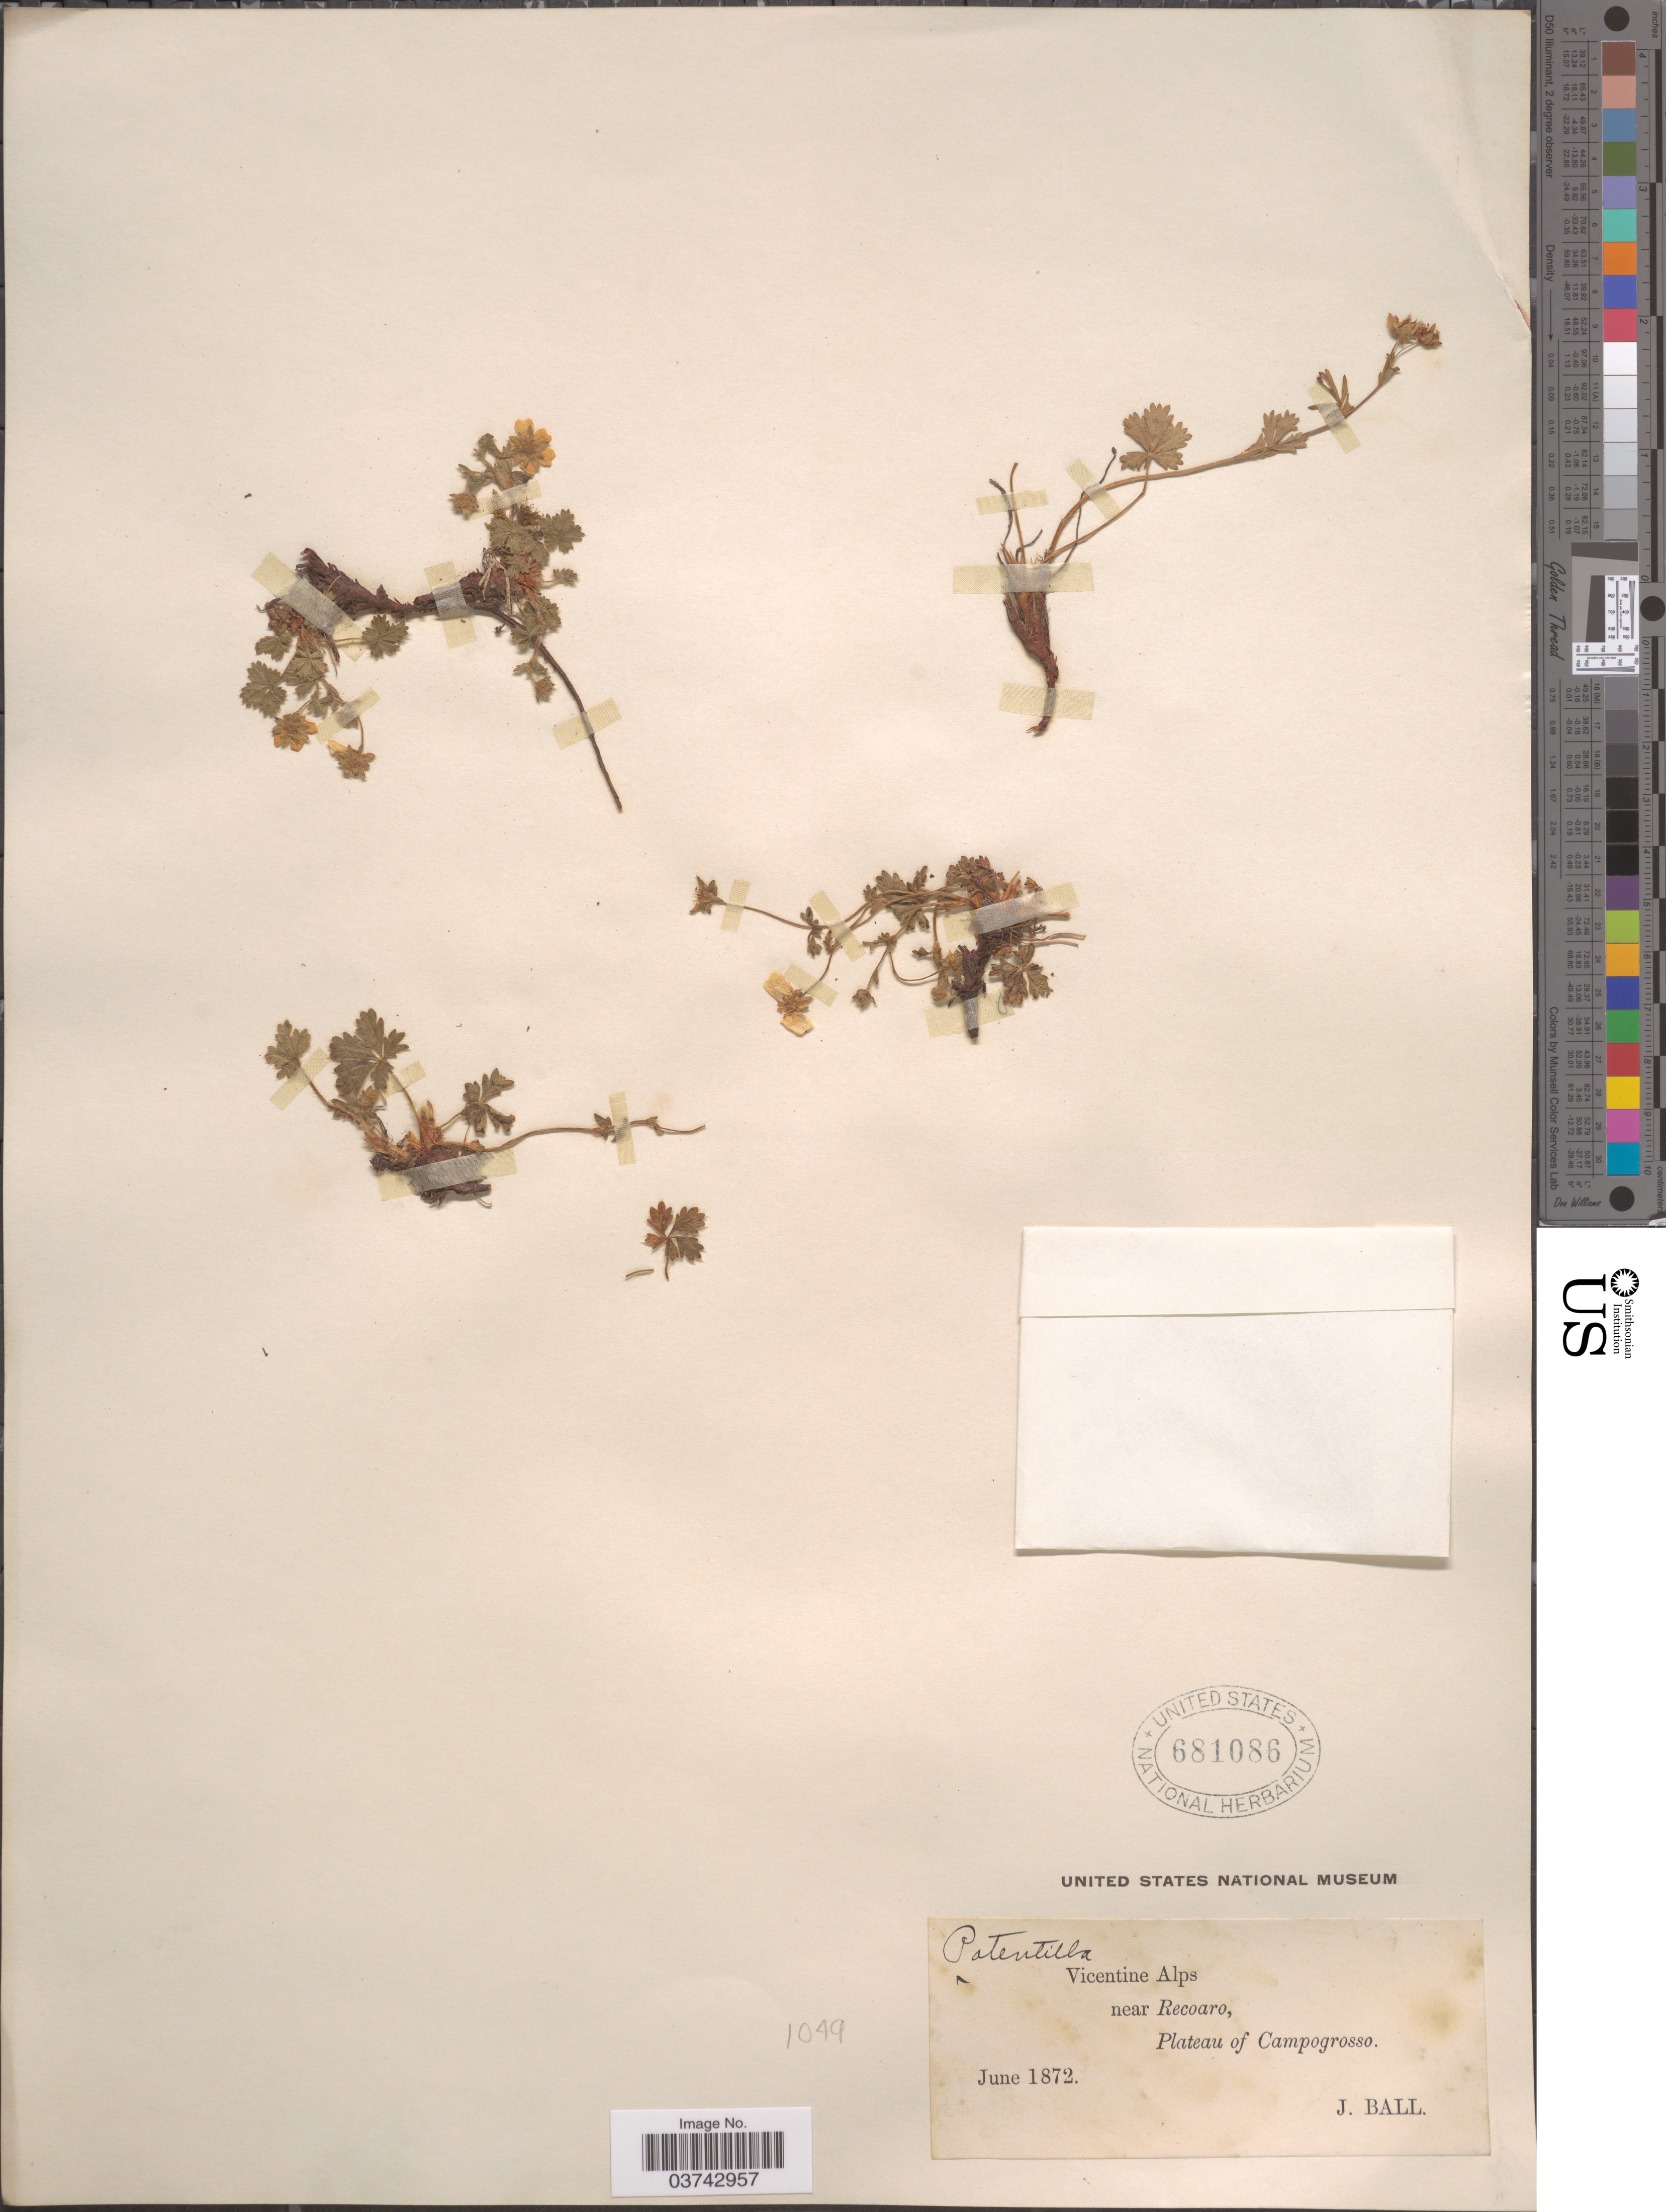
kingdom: Plantae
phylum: Tracheophyta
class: Magnoliopsida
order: Rosales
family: Rosaceae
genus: Potentilla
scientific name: Potentilla sp.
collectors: J. Ball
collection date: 1872-06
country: Italy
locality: Vicentine Alps near Recoaro, Plateau of Campogrosso.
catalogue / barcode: US 681086